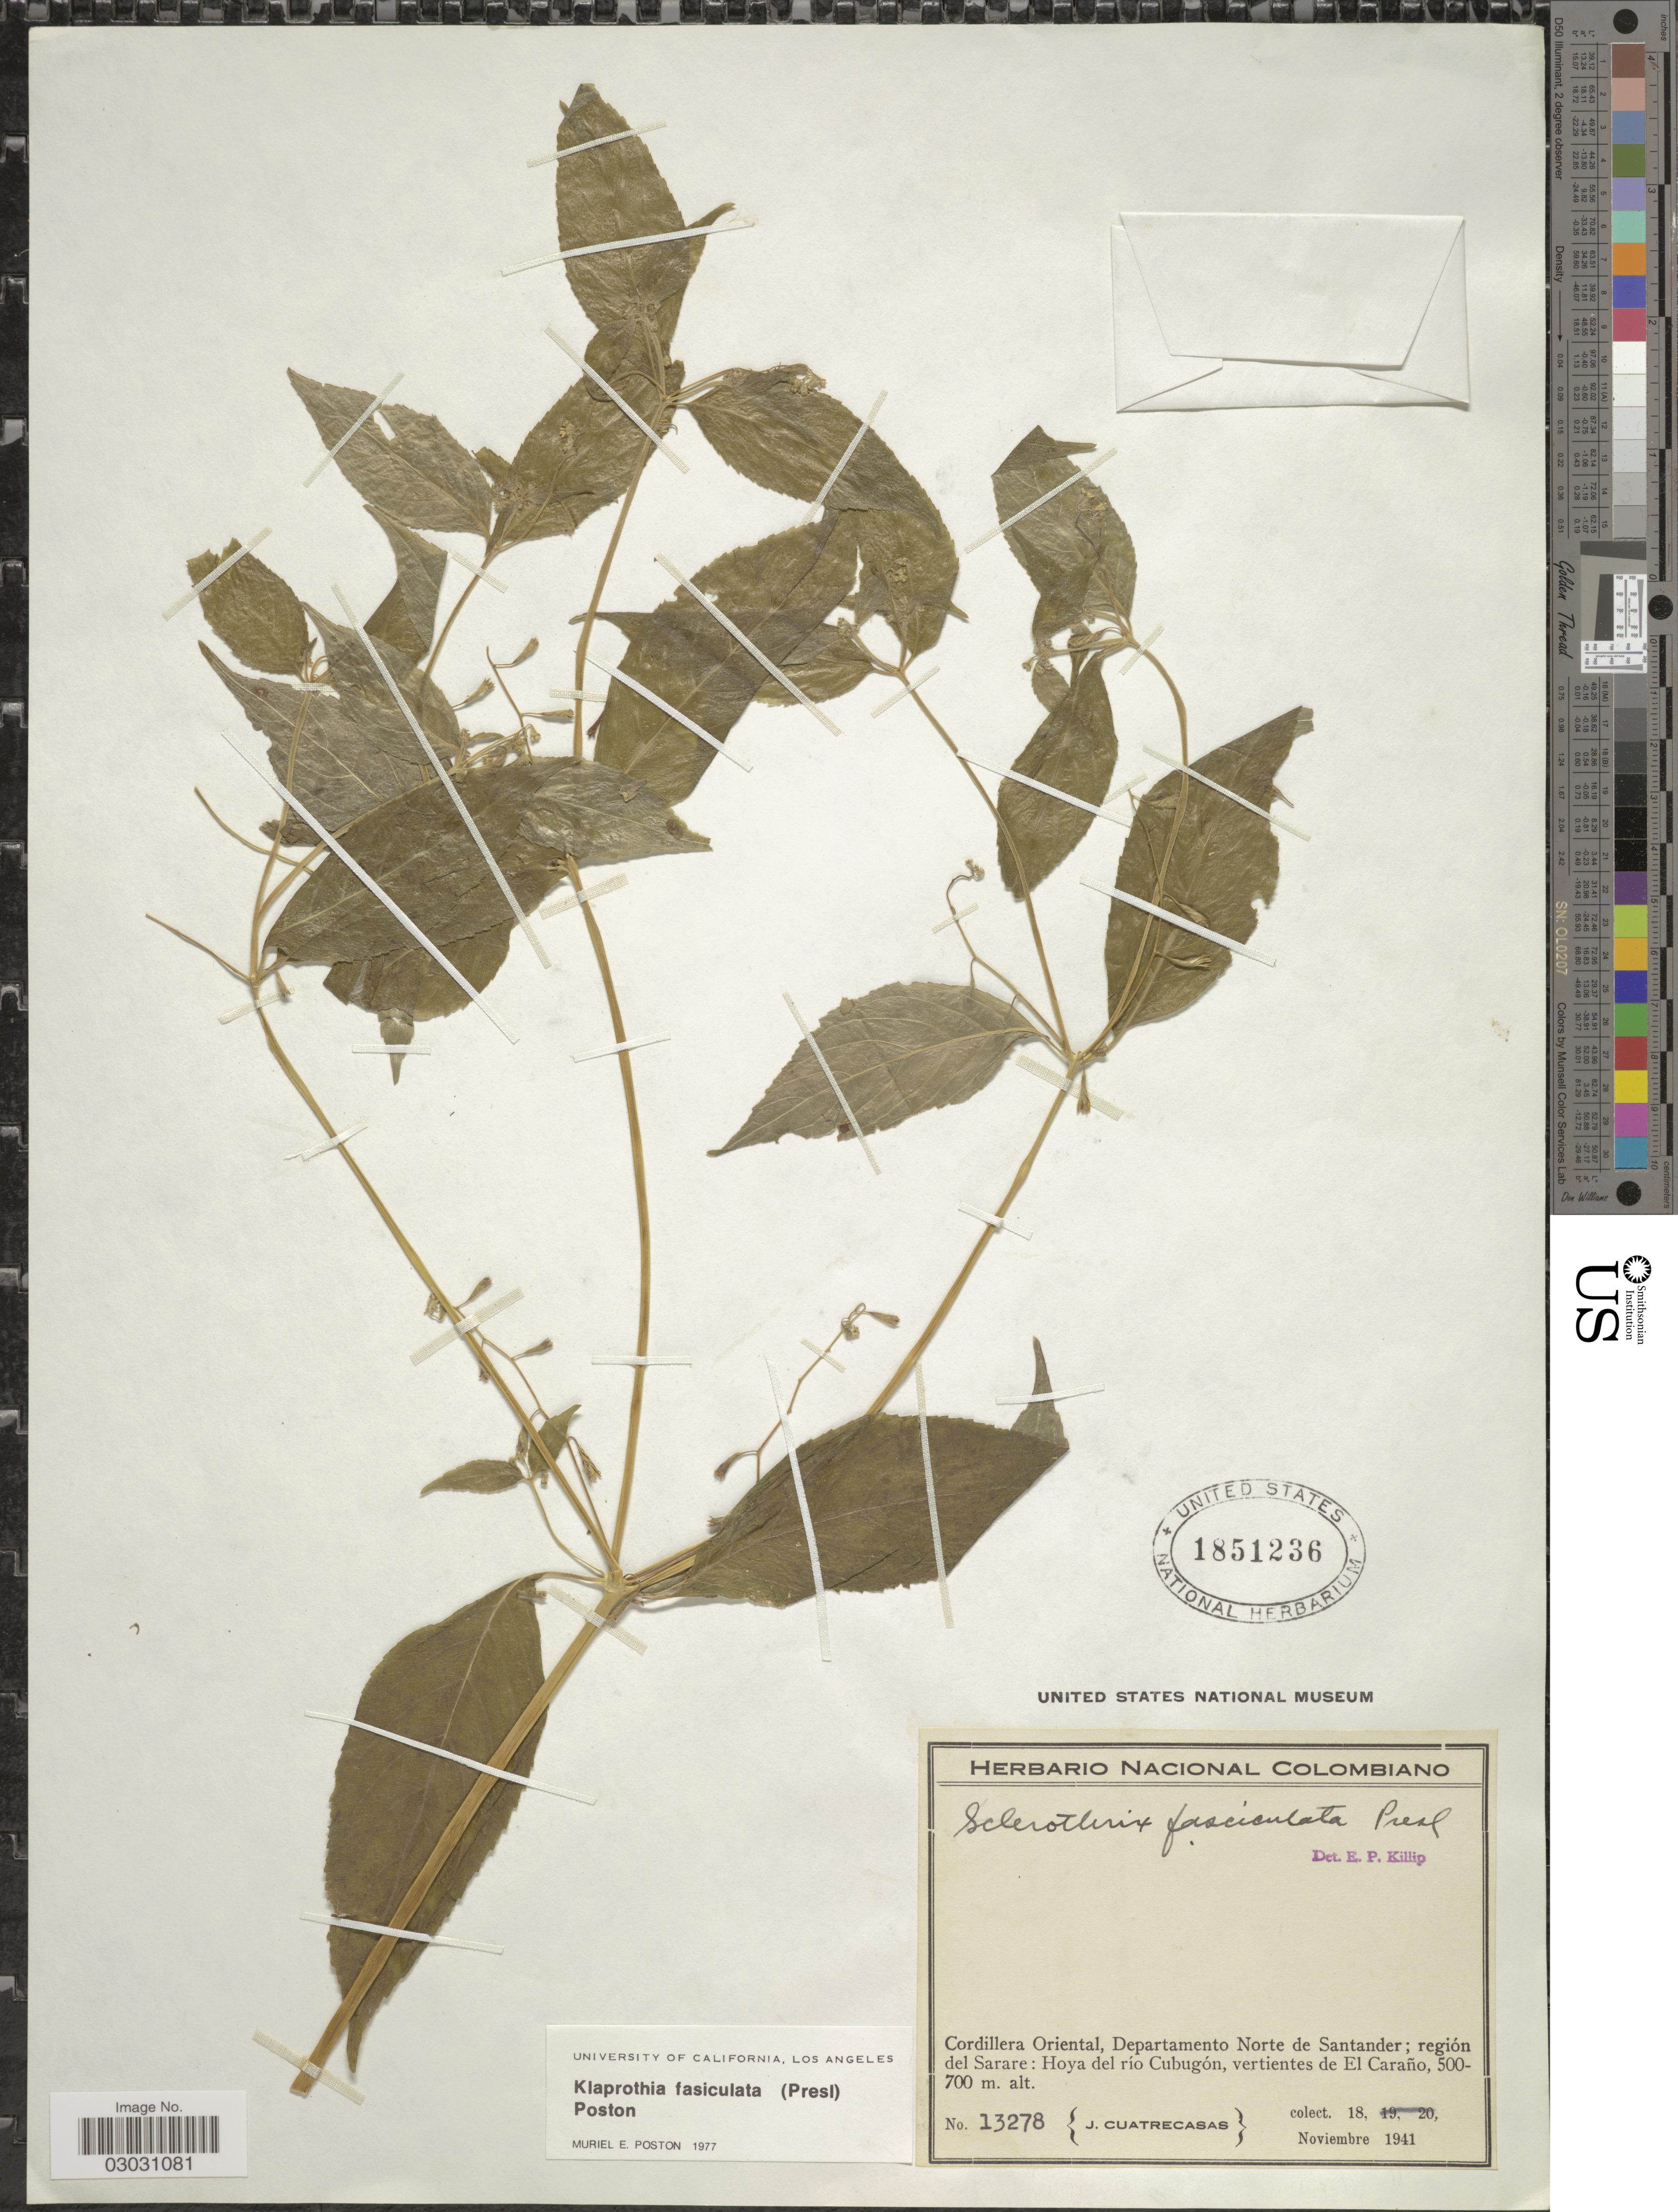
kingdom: Plantae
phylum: Tracheophyta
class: Magnoliopsida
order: Cornales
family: Loasaceae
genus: Klaprothia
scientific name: Klaprothia fasciculata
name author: (C. Presl) Poston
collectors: J. Cuatrecasas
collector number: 13278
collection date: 1941-11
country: Colombia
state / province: Norte de Santander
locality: Cordillera Oriental, Departamento Norte de Santander; regióne del Sarare: Hoya del río Cubugón, vertientes de El Caraño.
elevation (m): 500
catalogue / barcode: US 1851236